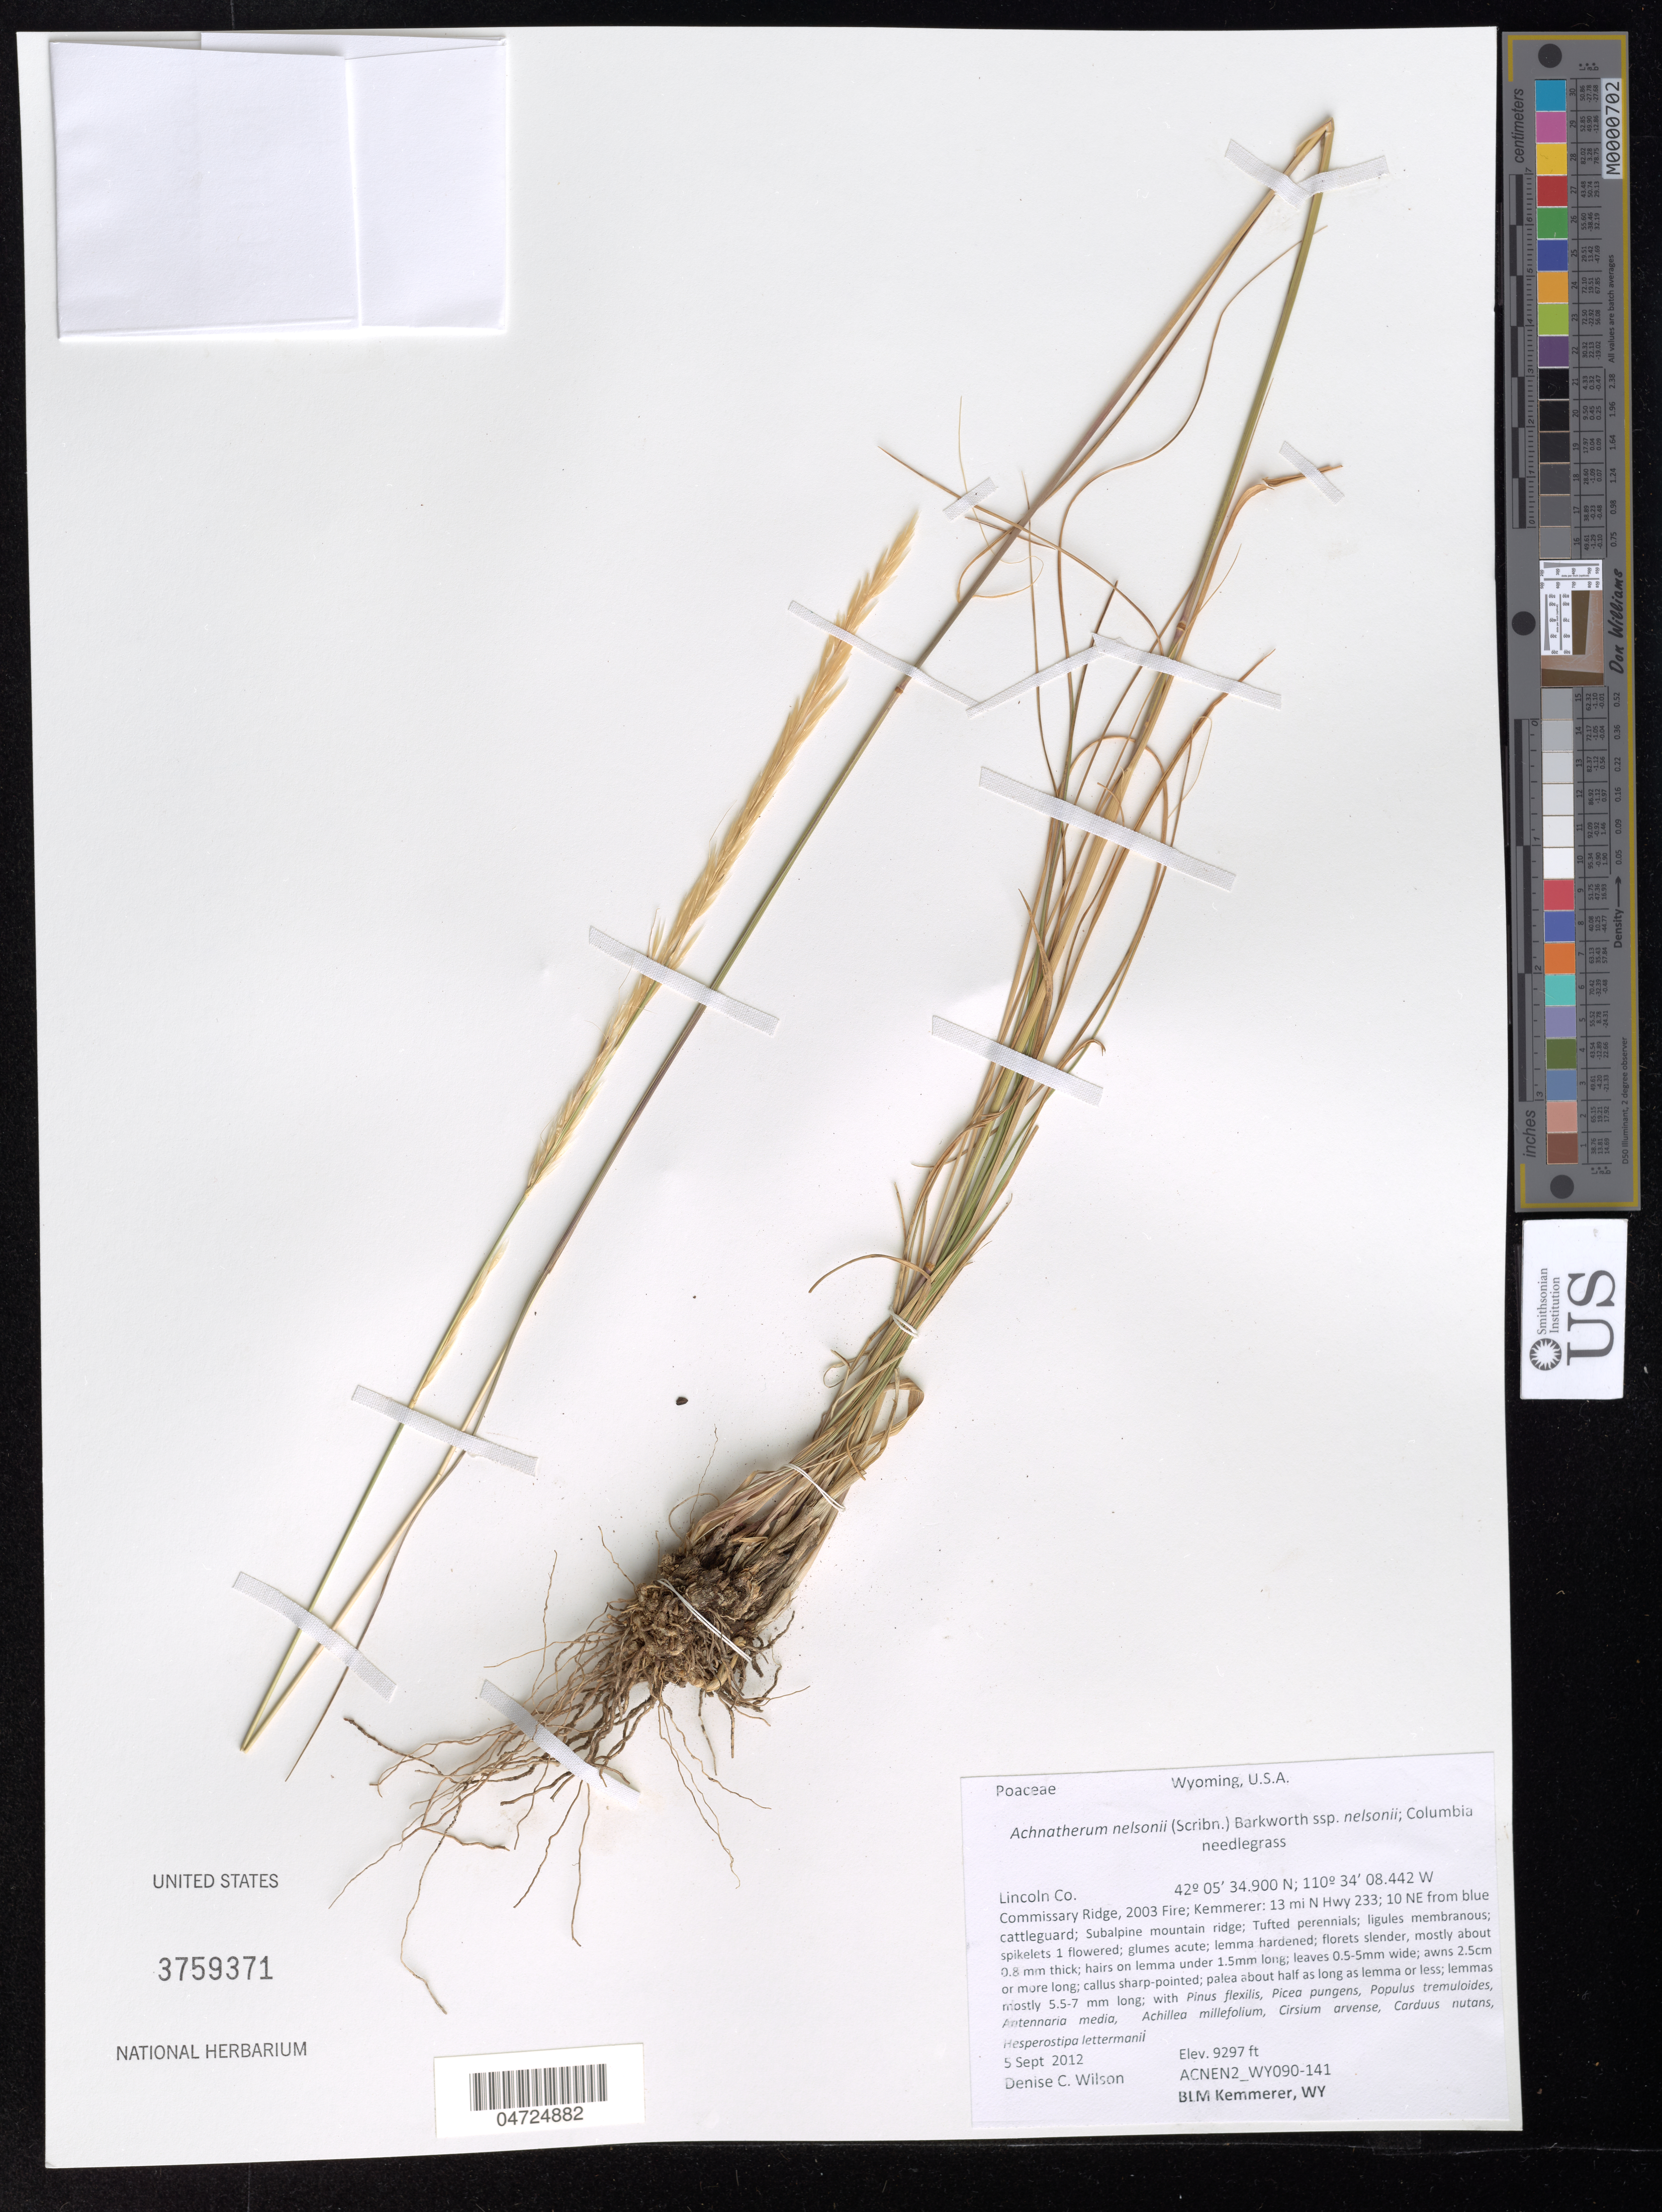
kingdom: Plantae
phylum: Tracheophyta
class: Liliopsida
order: Poales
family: Poaceae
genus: Achnatherum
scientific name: Achnatherum nelsonii subsp. nelsonii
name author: (Swallen) Barkworth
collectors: D. Wilson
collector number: ACNEN2_WY090-141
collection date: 2012-09-05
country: United States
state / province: Wyoming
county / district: Lincoln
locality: Lincoln Co. Commissary Ridge, 2003 Fire; Kemmerer: 13 mi N Hwy 233; 10 NE from blue cattleguard.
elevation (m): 2834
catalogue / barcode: US 3759371